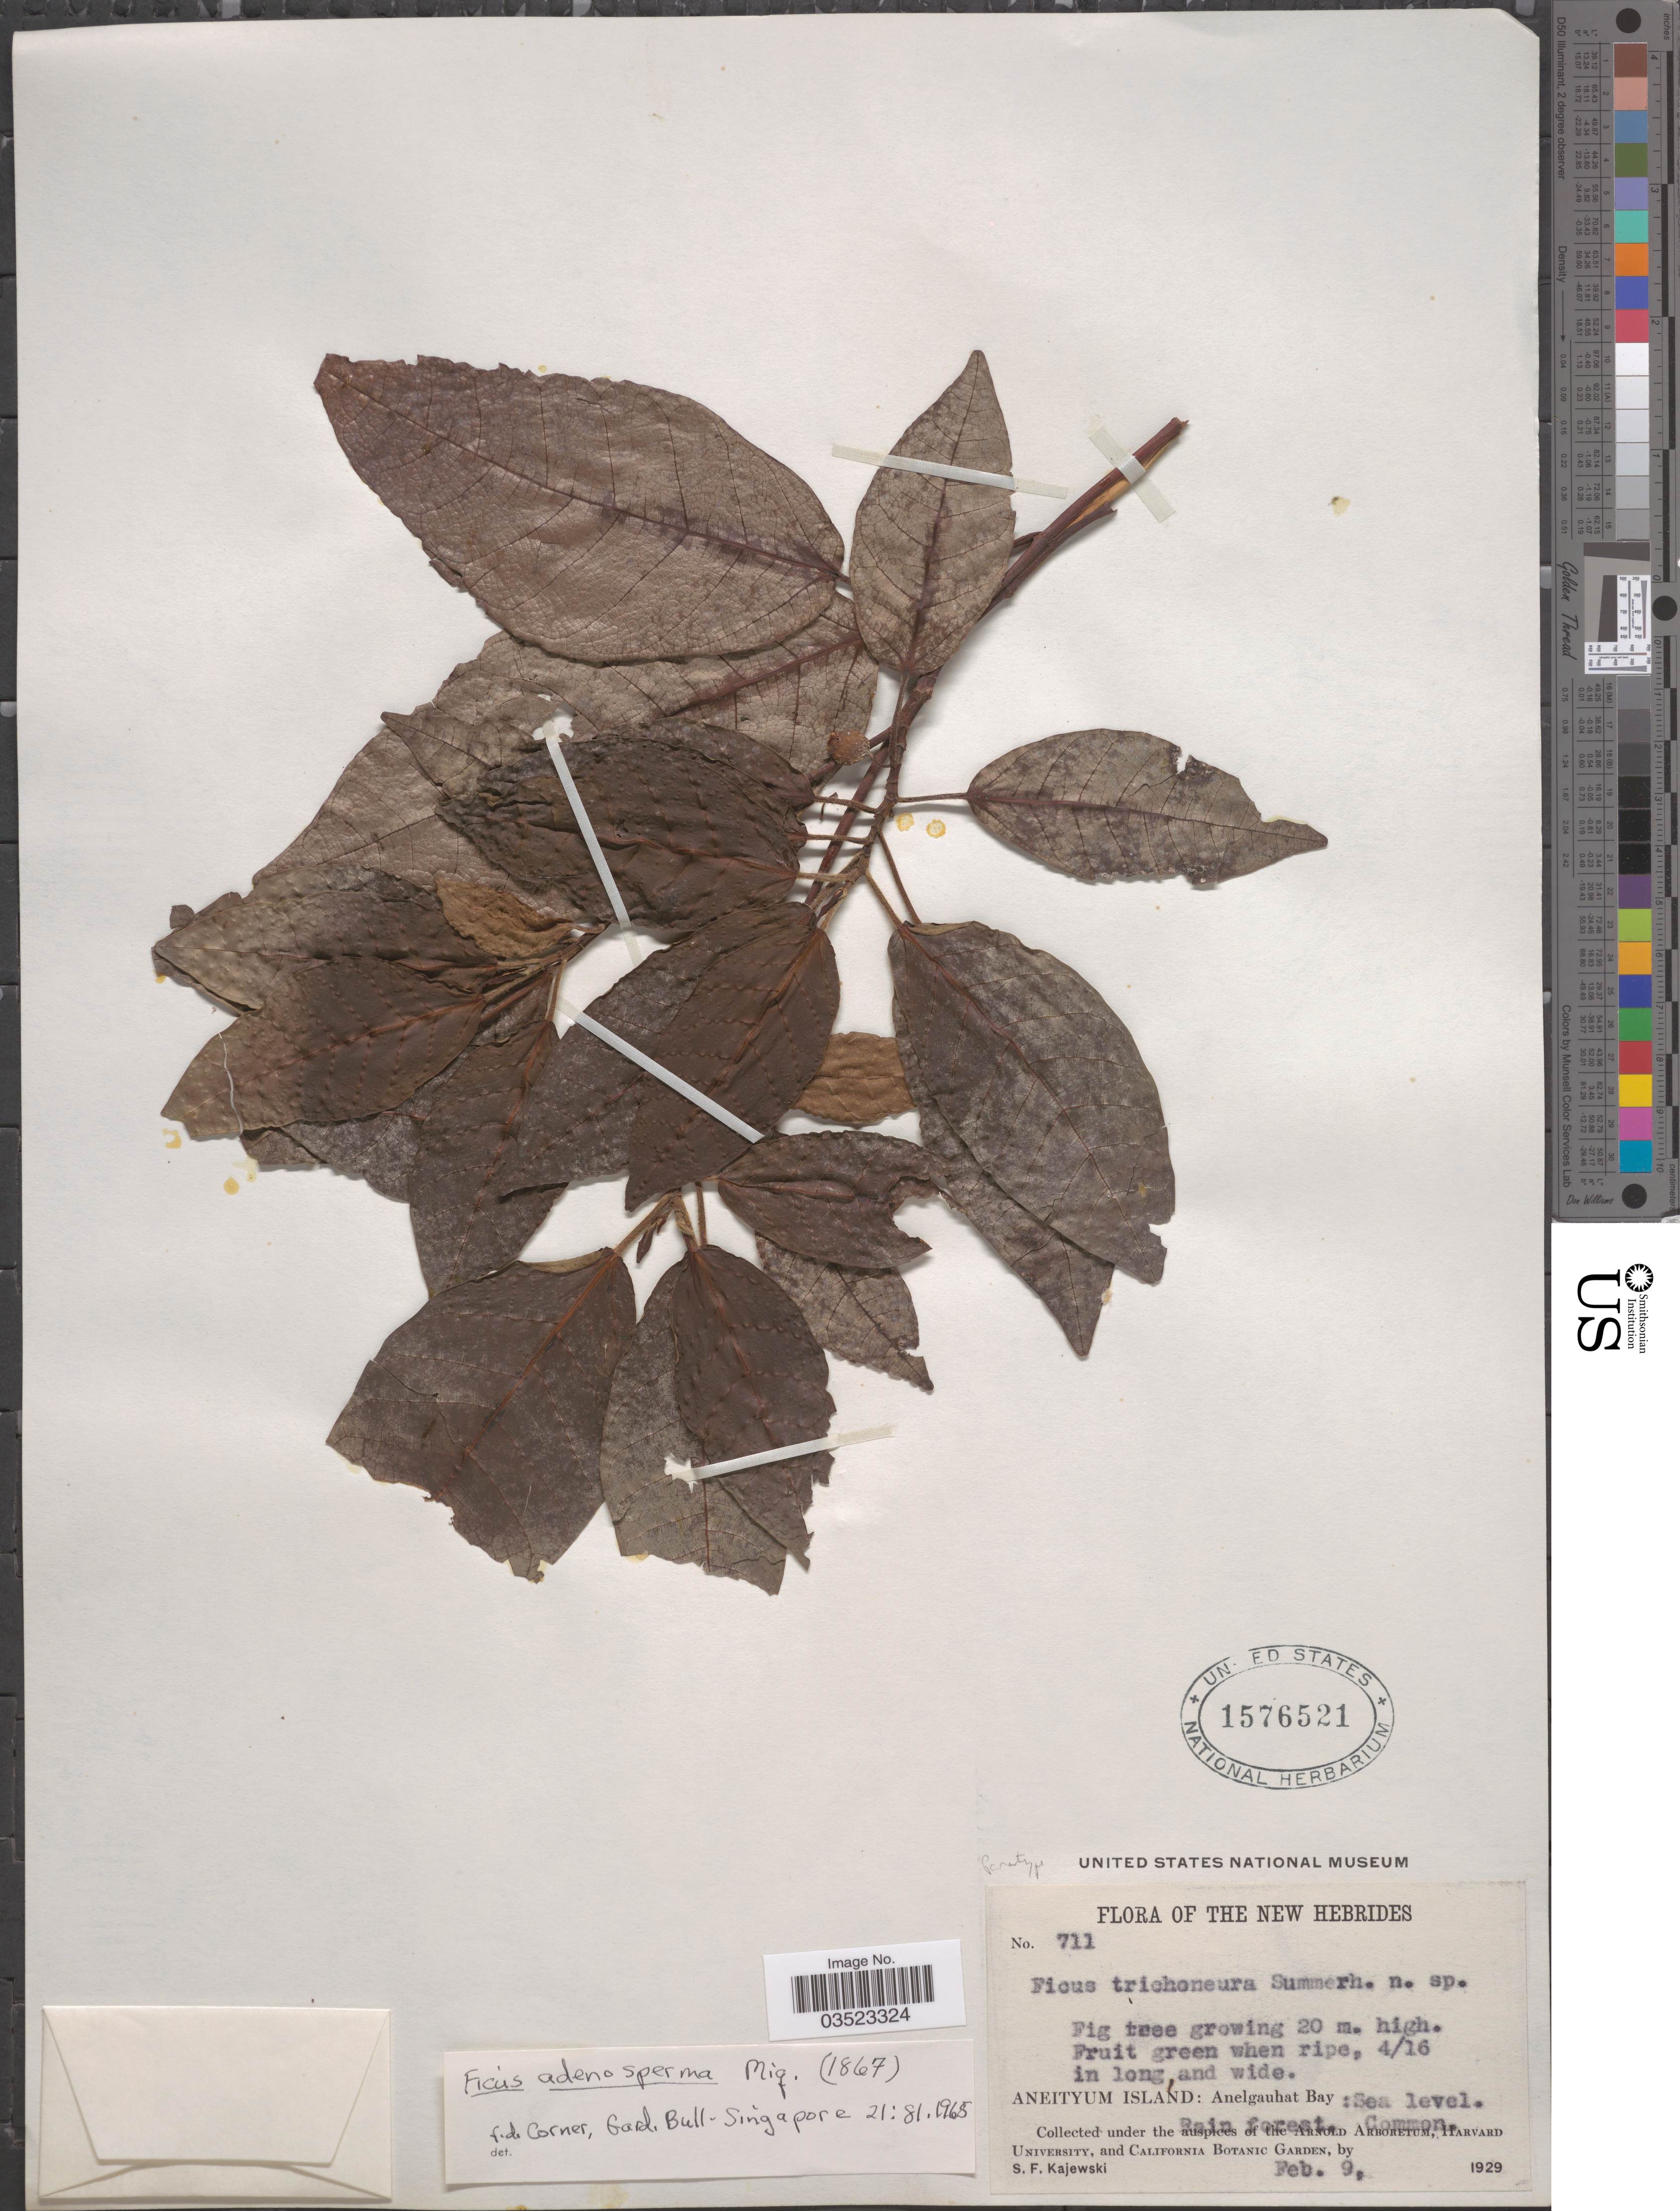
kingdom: Plantae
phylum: Tracheophyta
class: Magnoliopsida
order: Rosales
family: Moraceae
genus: Ficus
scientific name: Ficus adenosperma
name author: Miq.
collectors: S. Kajewski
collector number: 711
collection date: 1929-02-09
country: Vanuatu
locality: The New Hebrides. Aneityum Island: Anelgauhat Bay.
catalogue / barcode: US 1576521